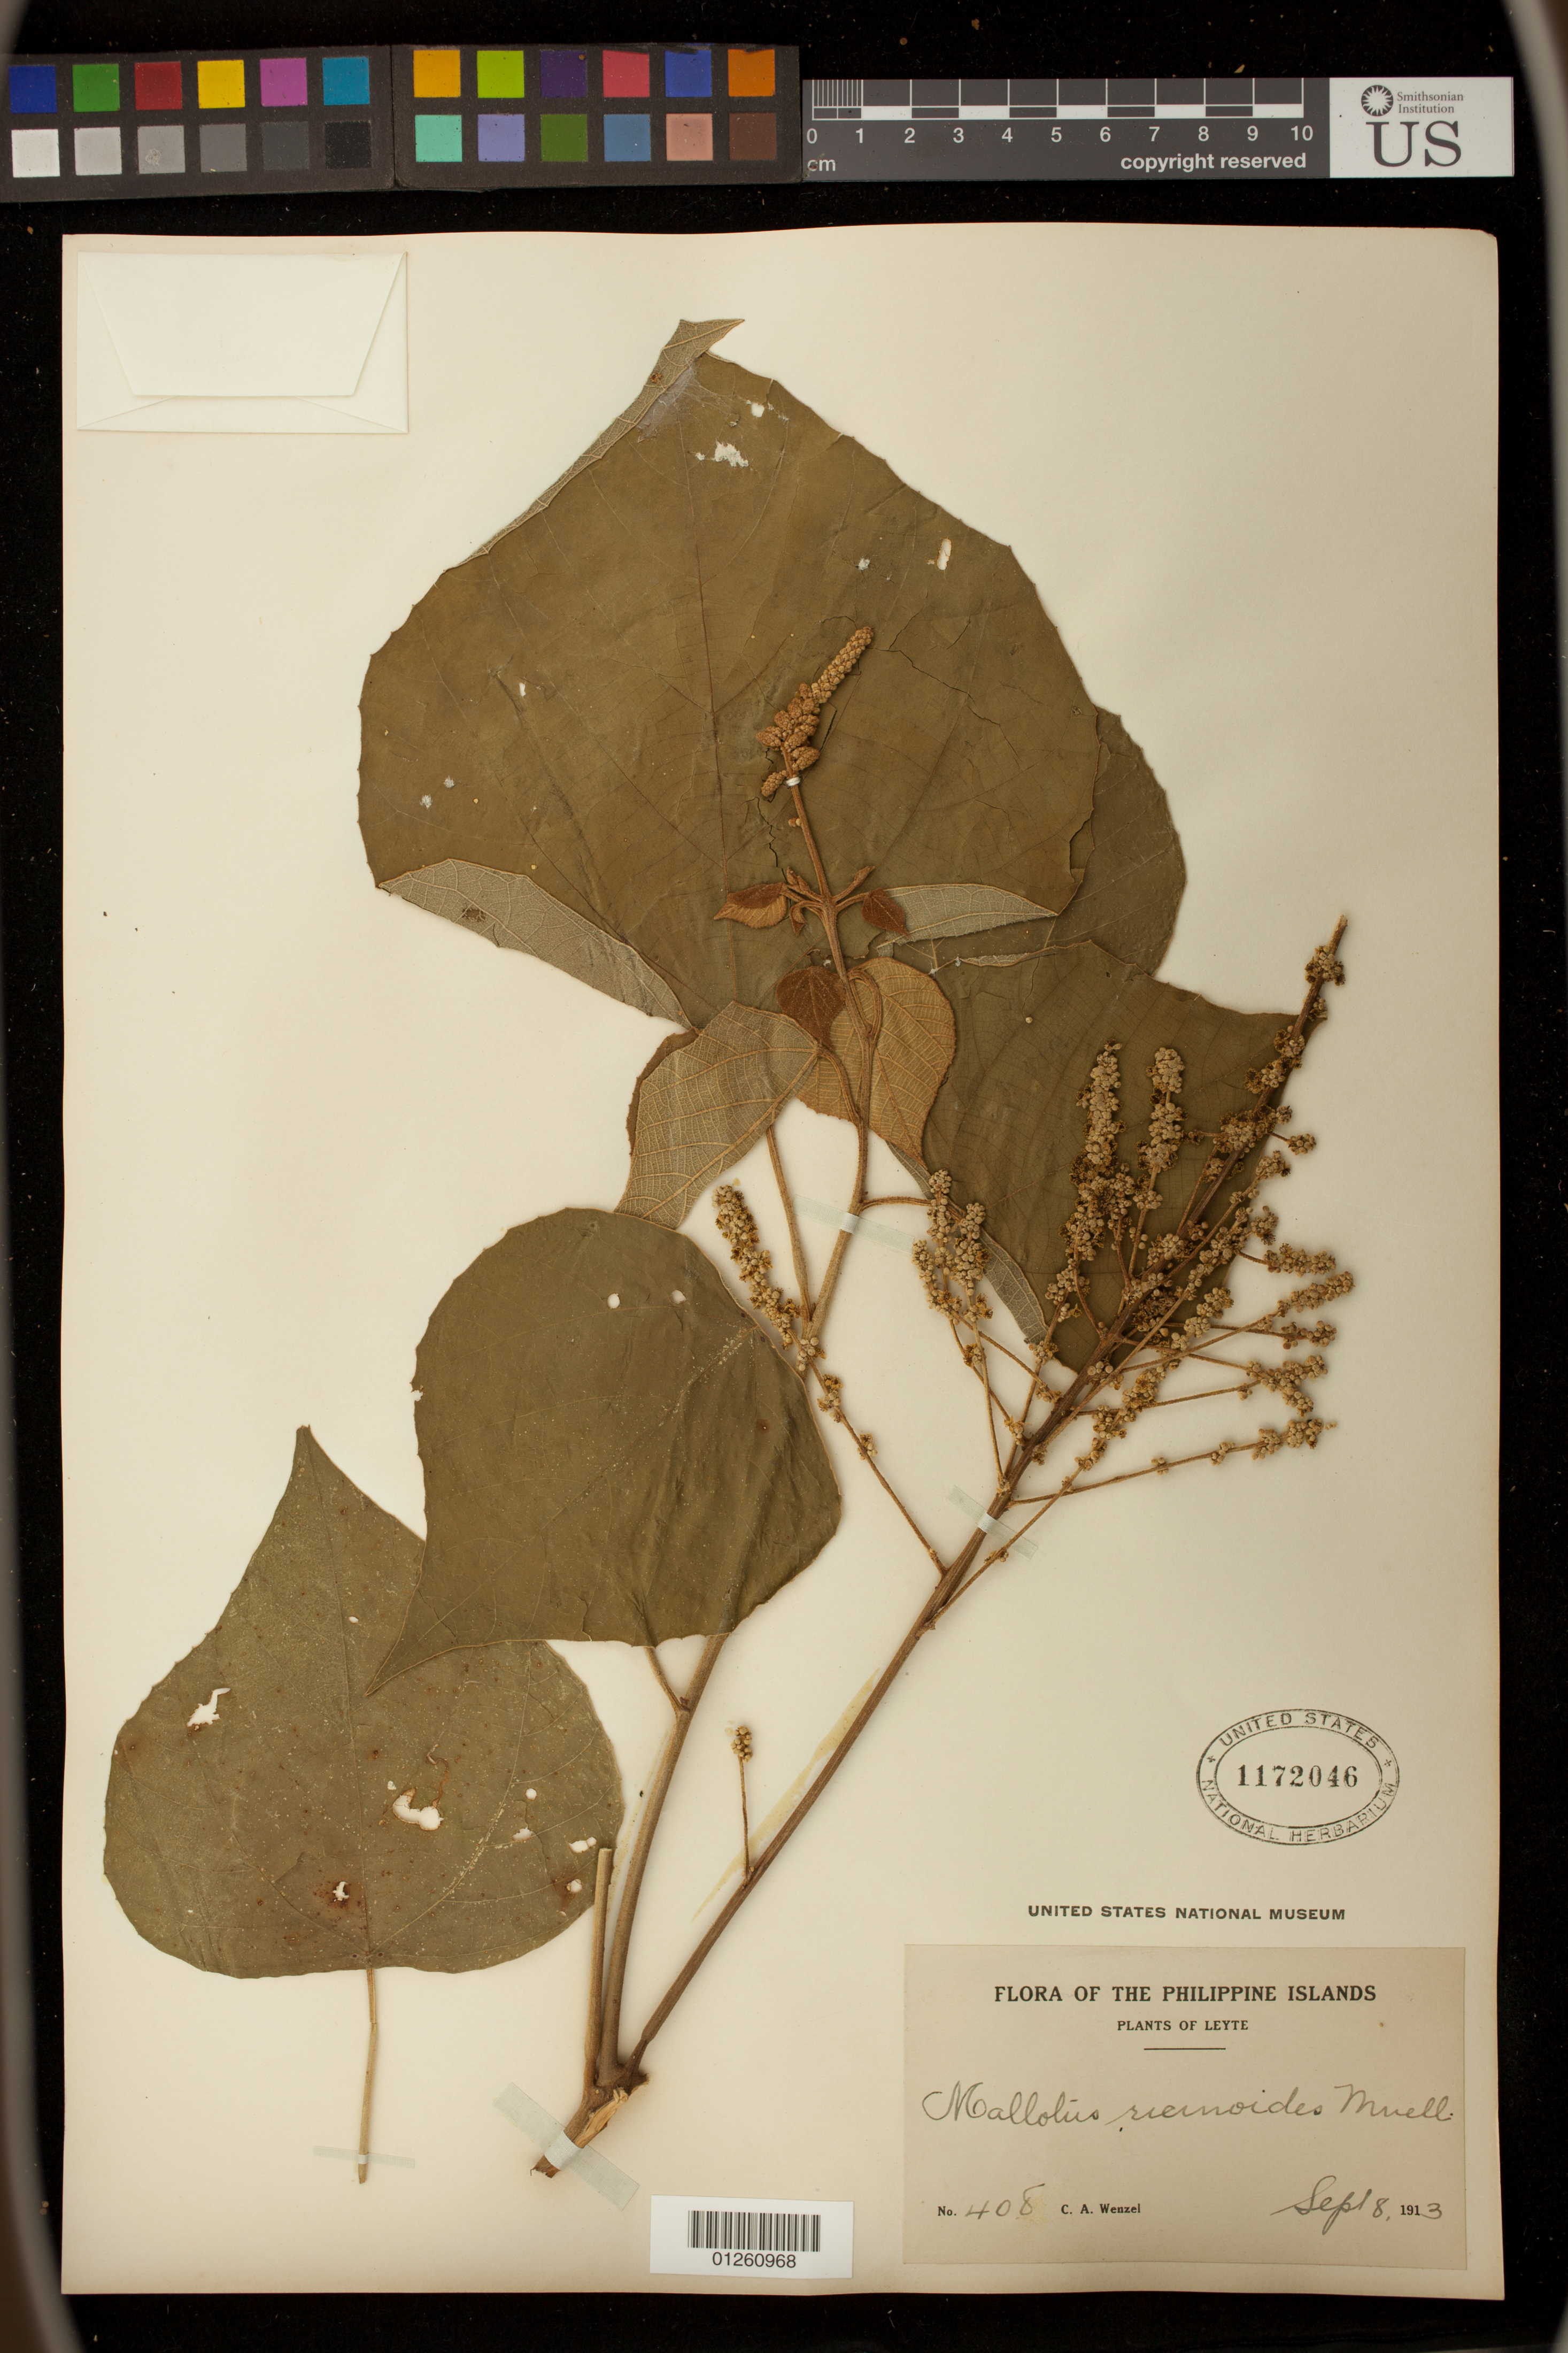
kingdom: Plantae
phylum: Tracheophyta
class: Magnoliopsida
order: Malpighiales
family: Euphorbiaceae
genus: Mallotus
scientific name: Mallotus ricinoides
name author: (Pers.) Müll. Arg.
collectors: C. Wenzel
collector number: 408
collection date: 1913-09-08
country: Philippines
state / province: Eastern Visayas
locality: Leyte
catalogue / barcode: US 1172046